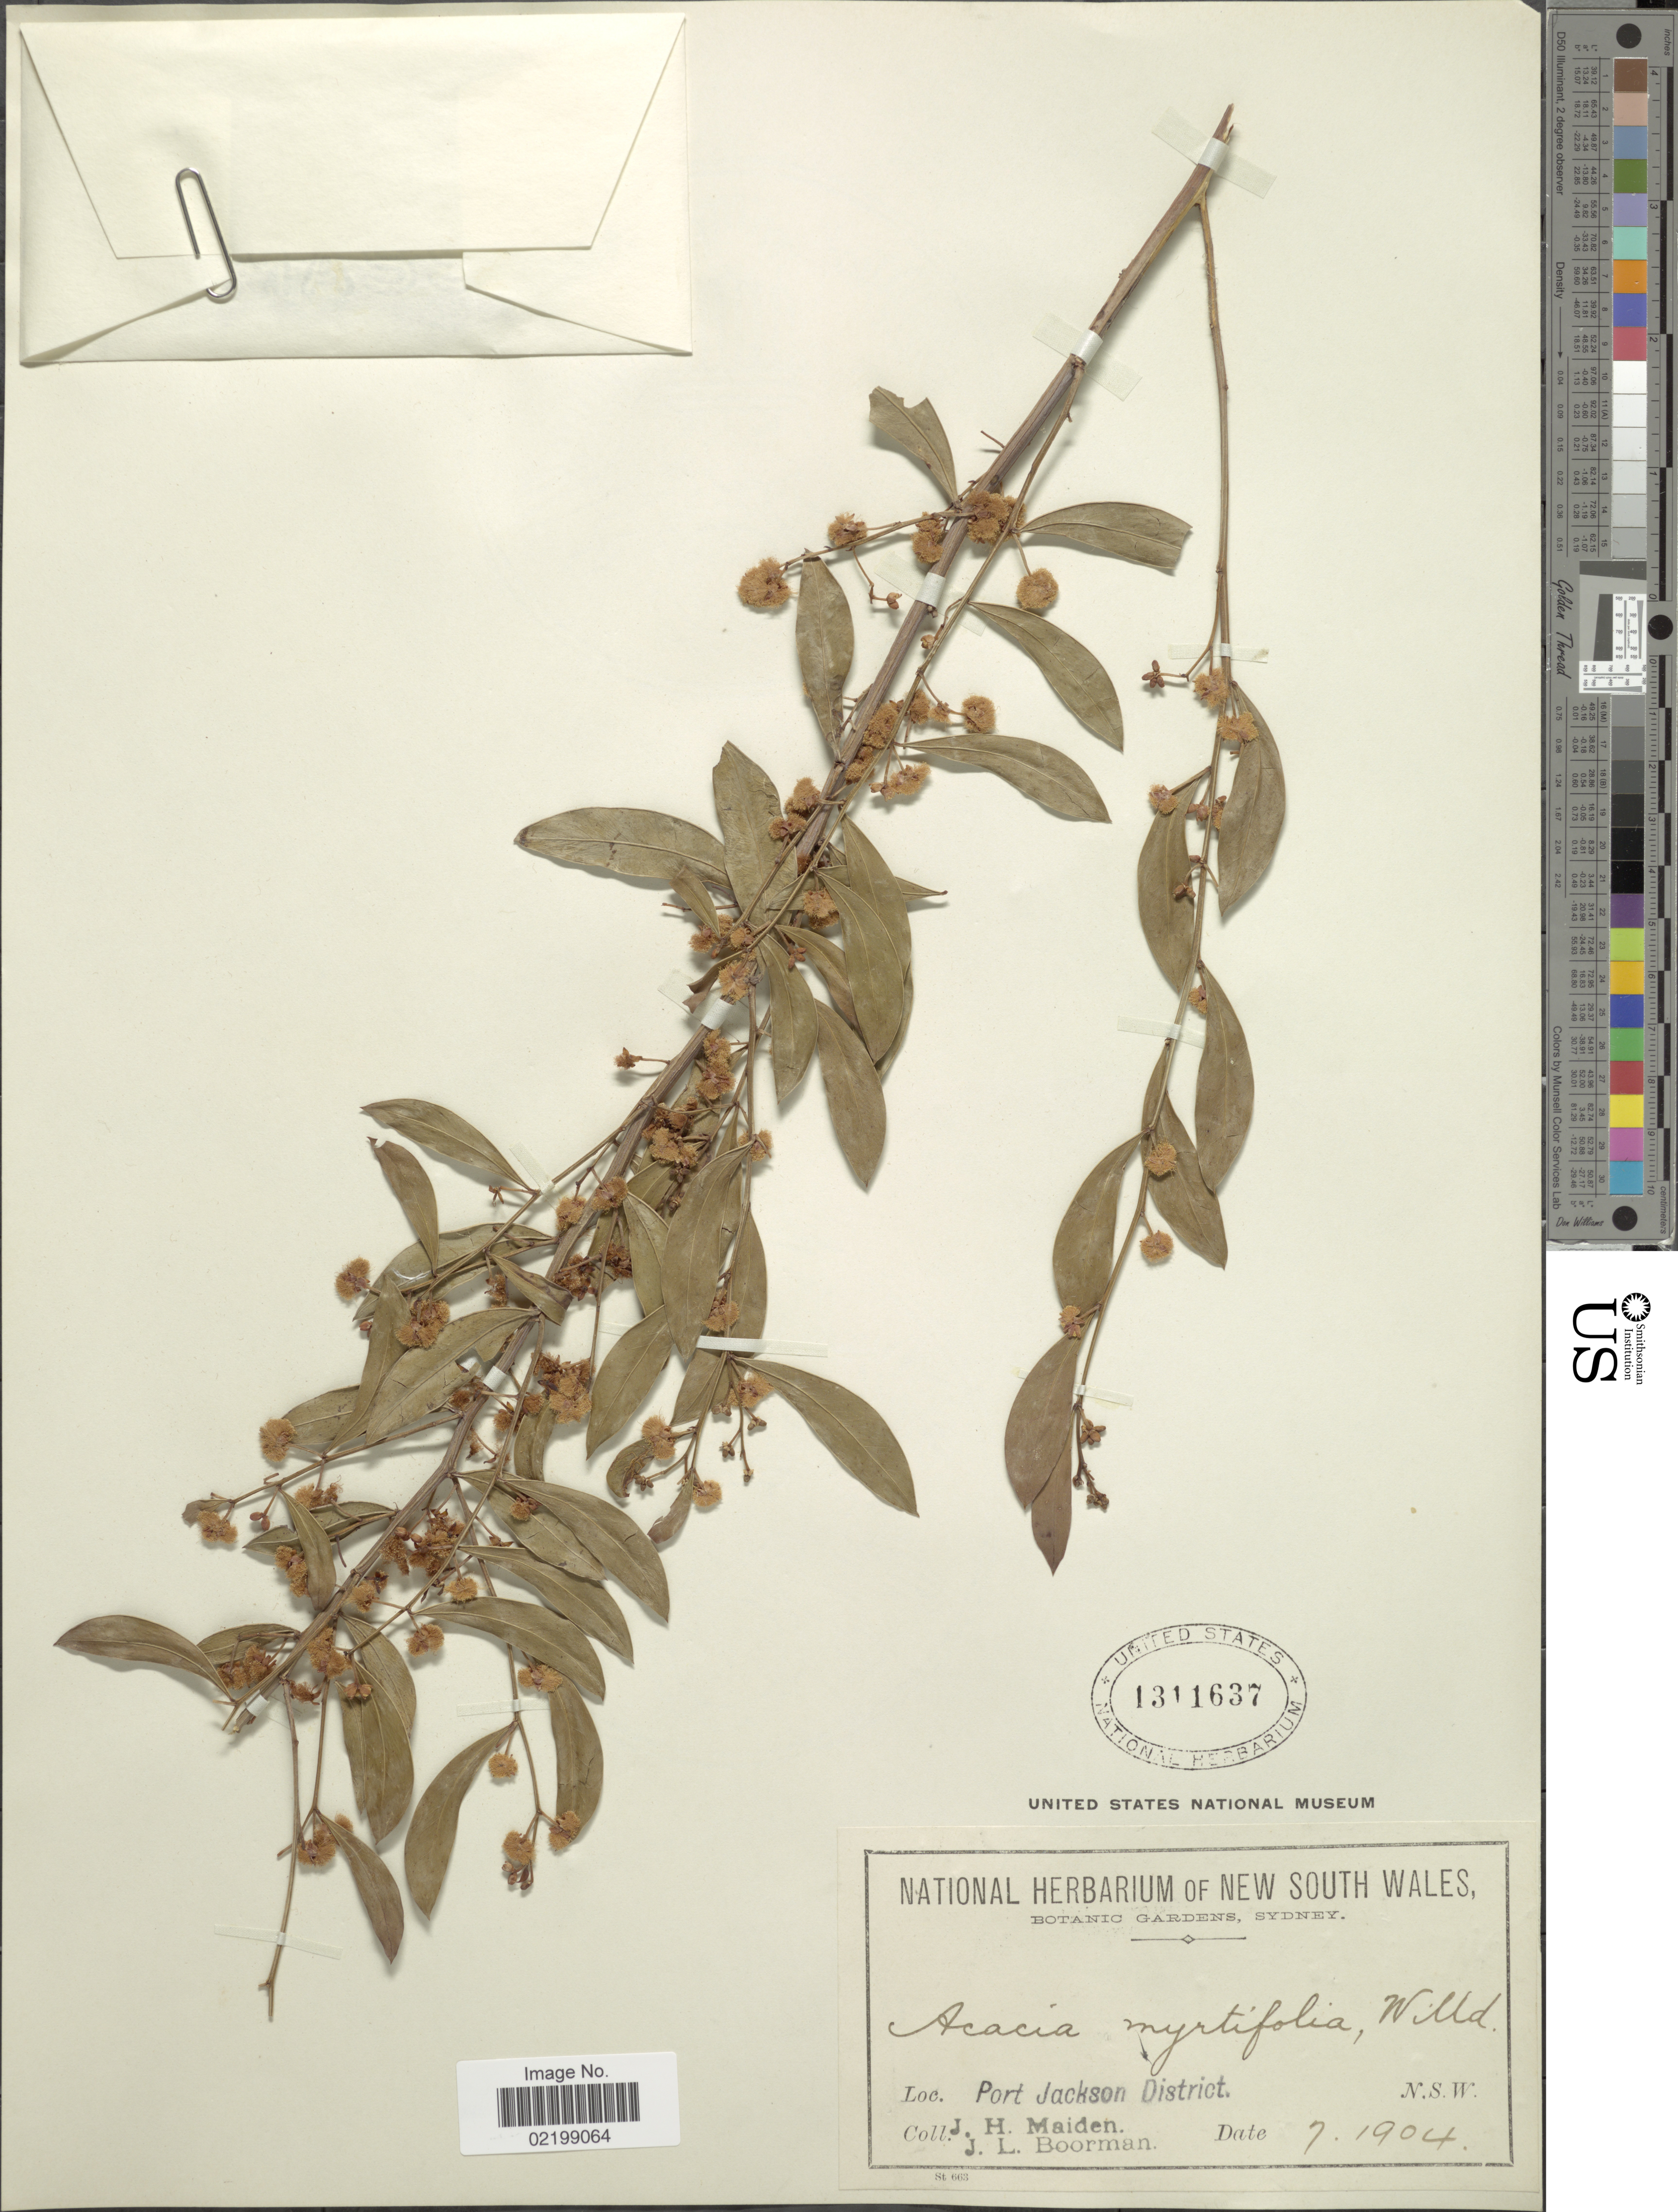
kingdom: Plantae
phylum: Tracheophyta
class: Magnoliopsida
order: Fabales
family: Fabaceae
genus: Acacia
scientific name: Acacia myrtifolia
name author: (Sm.) Willd.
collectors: J. Maiden & J. Boorman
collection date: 1904-07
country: Australia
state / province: New South Wales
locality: Port Jackson District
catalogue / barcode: US 1311637